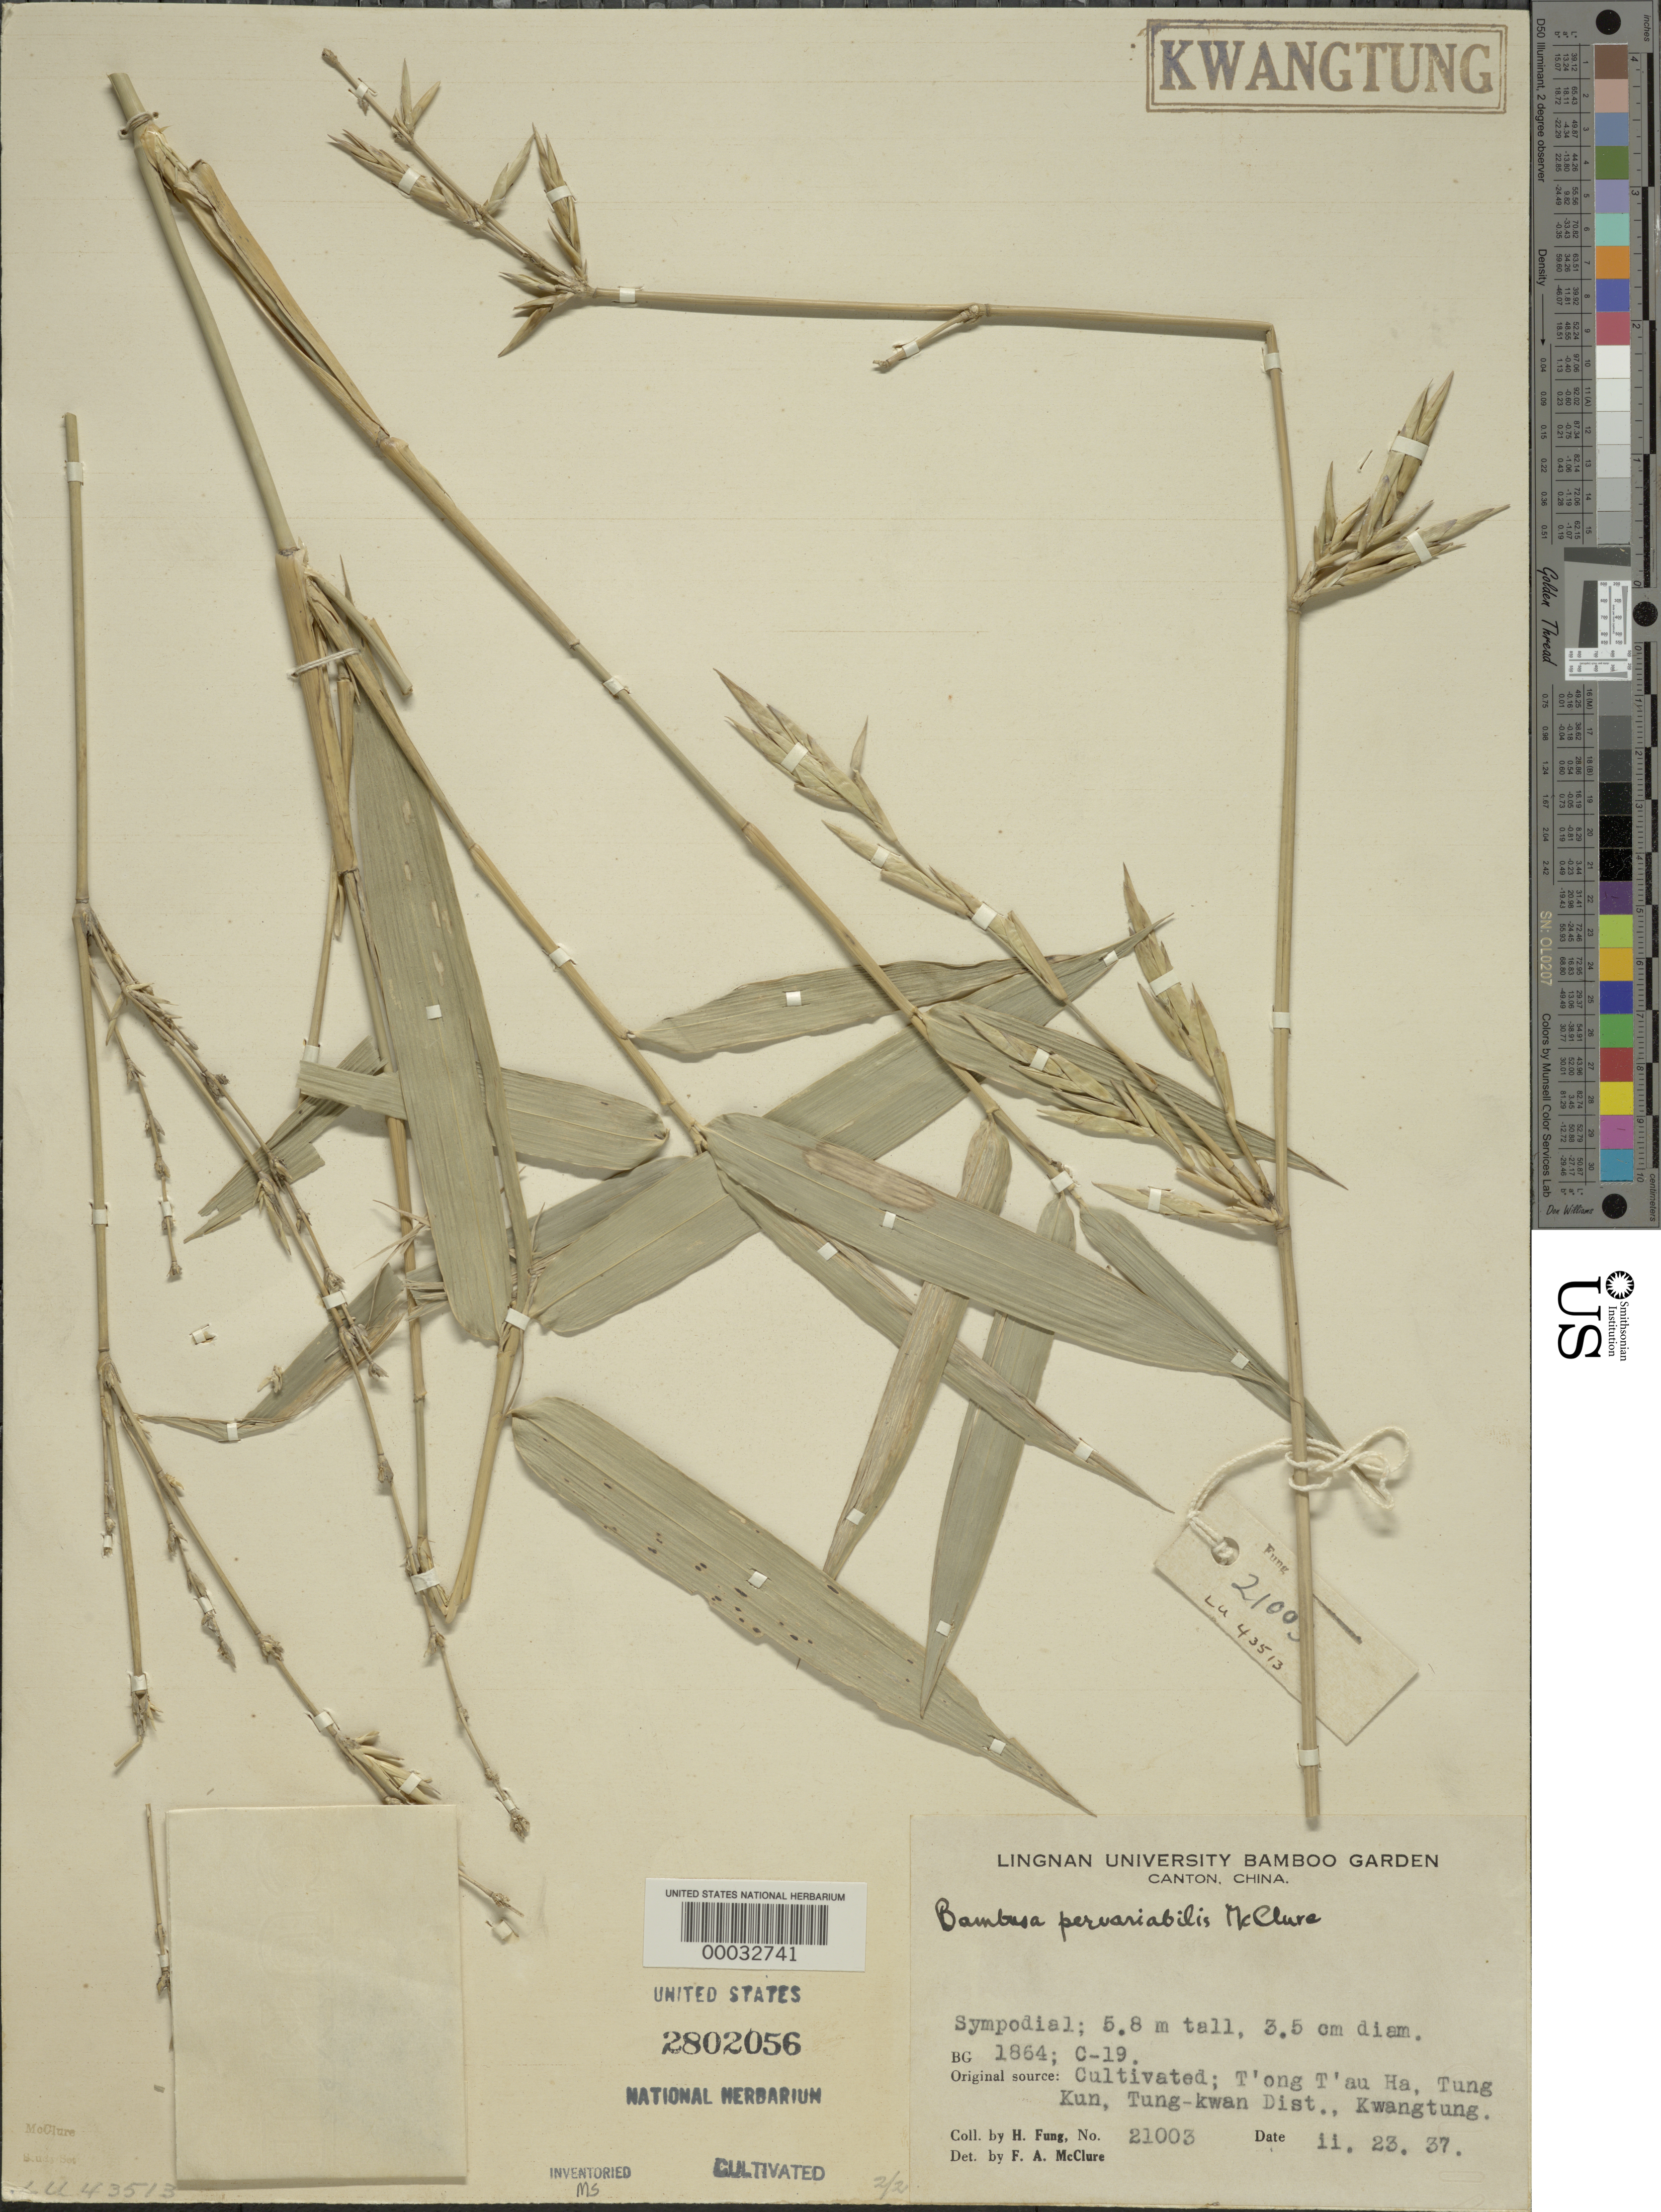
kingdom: Plantae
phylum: Tracheophyta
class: Liliopsida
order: Poales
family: Poaceae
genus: Bambusa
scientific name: Bambusa pervariabilis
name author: McClure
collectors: H. L. Fung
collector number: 21003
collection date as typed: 23 Feb 1937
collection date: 1937-02-23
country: China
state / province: Guangdong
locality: T'ong t'au ha tung kun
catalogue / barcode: US 2802056